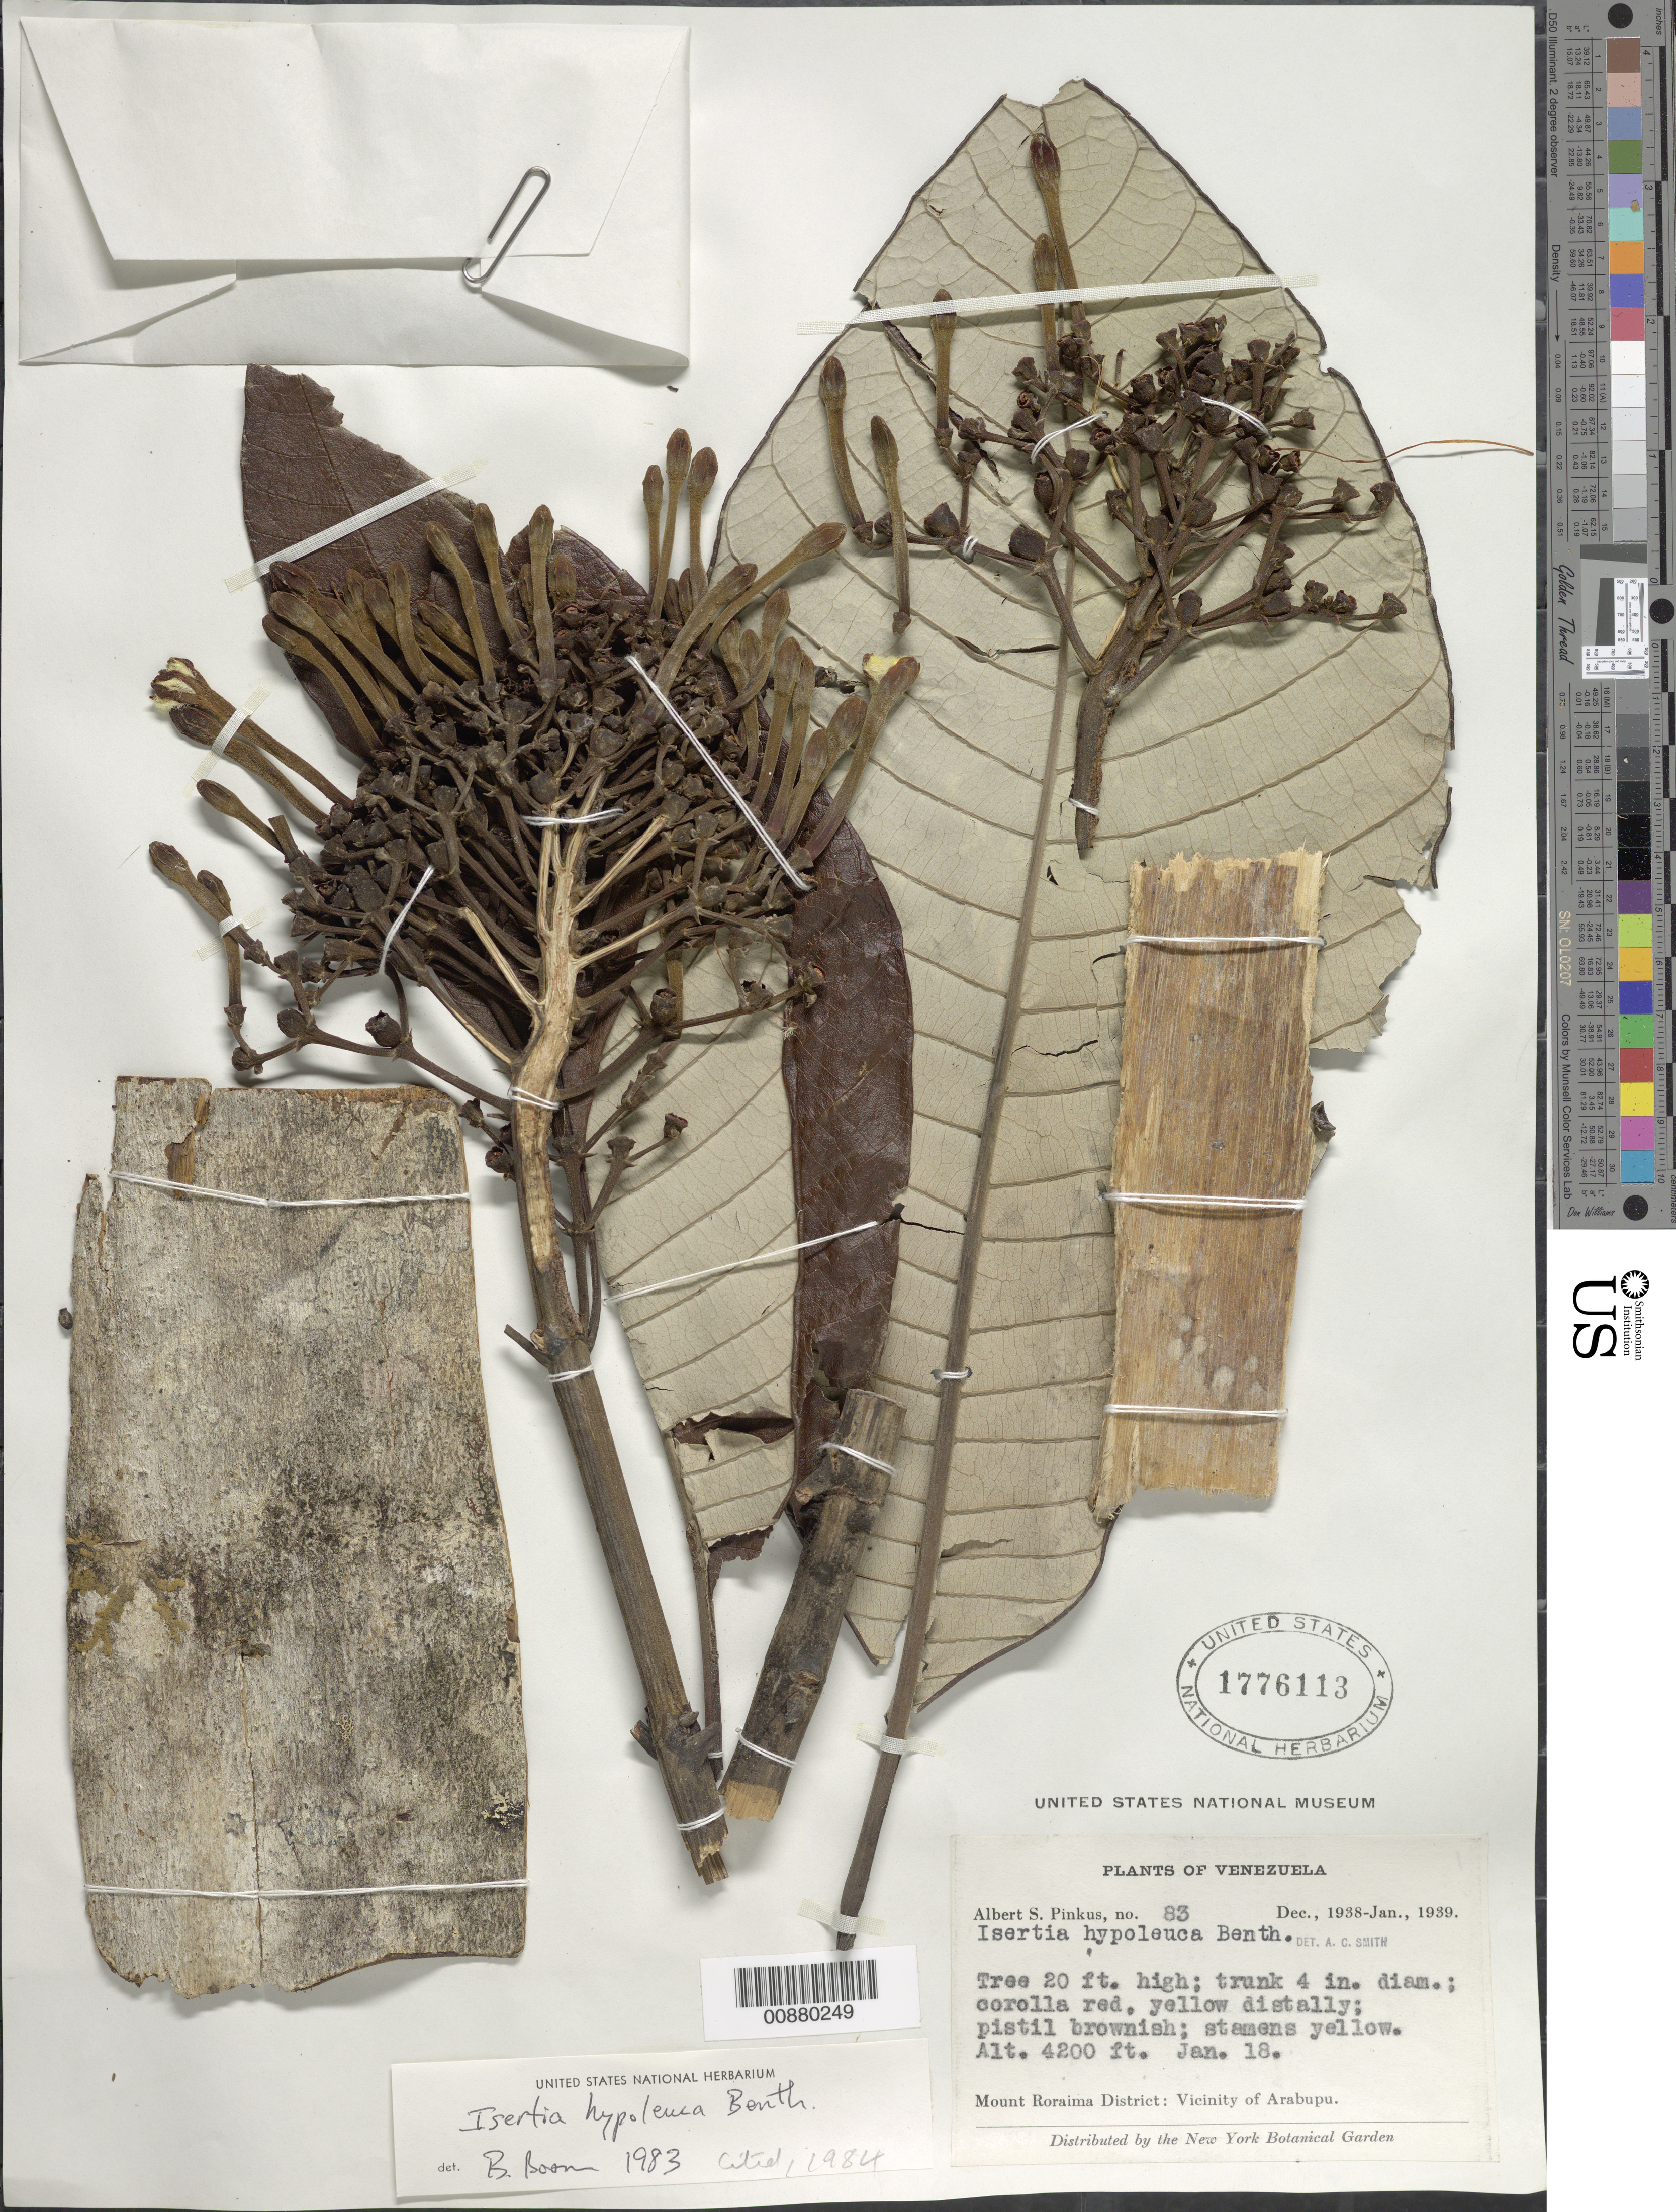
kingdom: Plantae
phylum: Tracheophyta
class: Magnoliopsida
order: Gentianales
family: Rubiaceae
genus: Isertia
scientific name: Isertia hypoleuca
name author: Benth.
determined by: Boom, B. M.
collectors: A. Pinkus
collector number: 83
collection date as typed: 18-Jan-39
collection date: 1939-01-18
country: Venezuela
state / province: Bolívar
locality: Mt. Roraima District; vic of Arabupu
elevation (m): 1280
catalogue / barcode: US 1776113